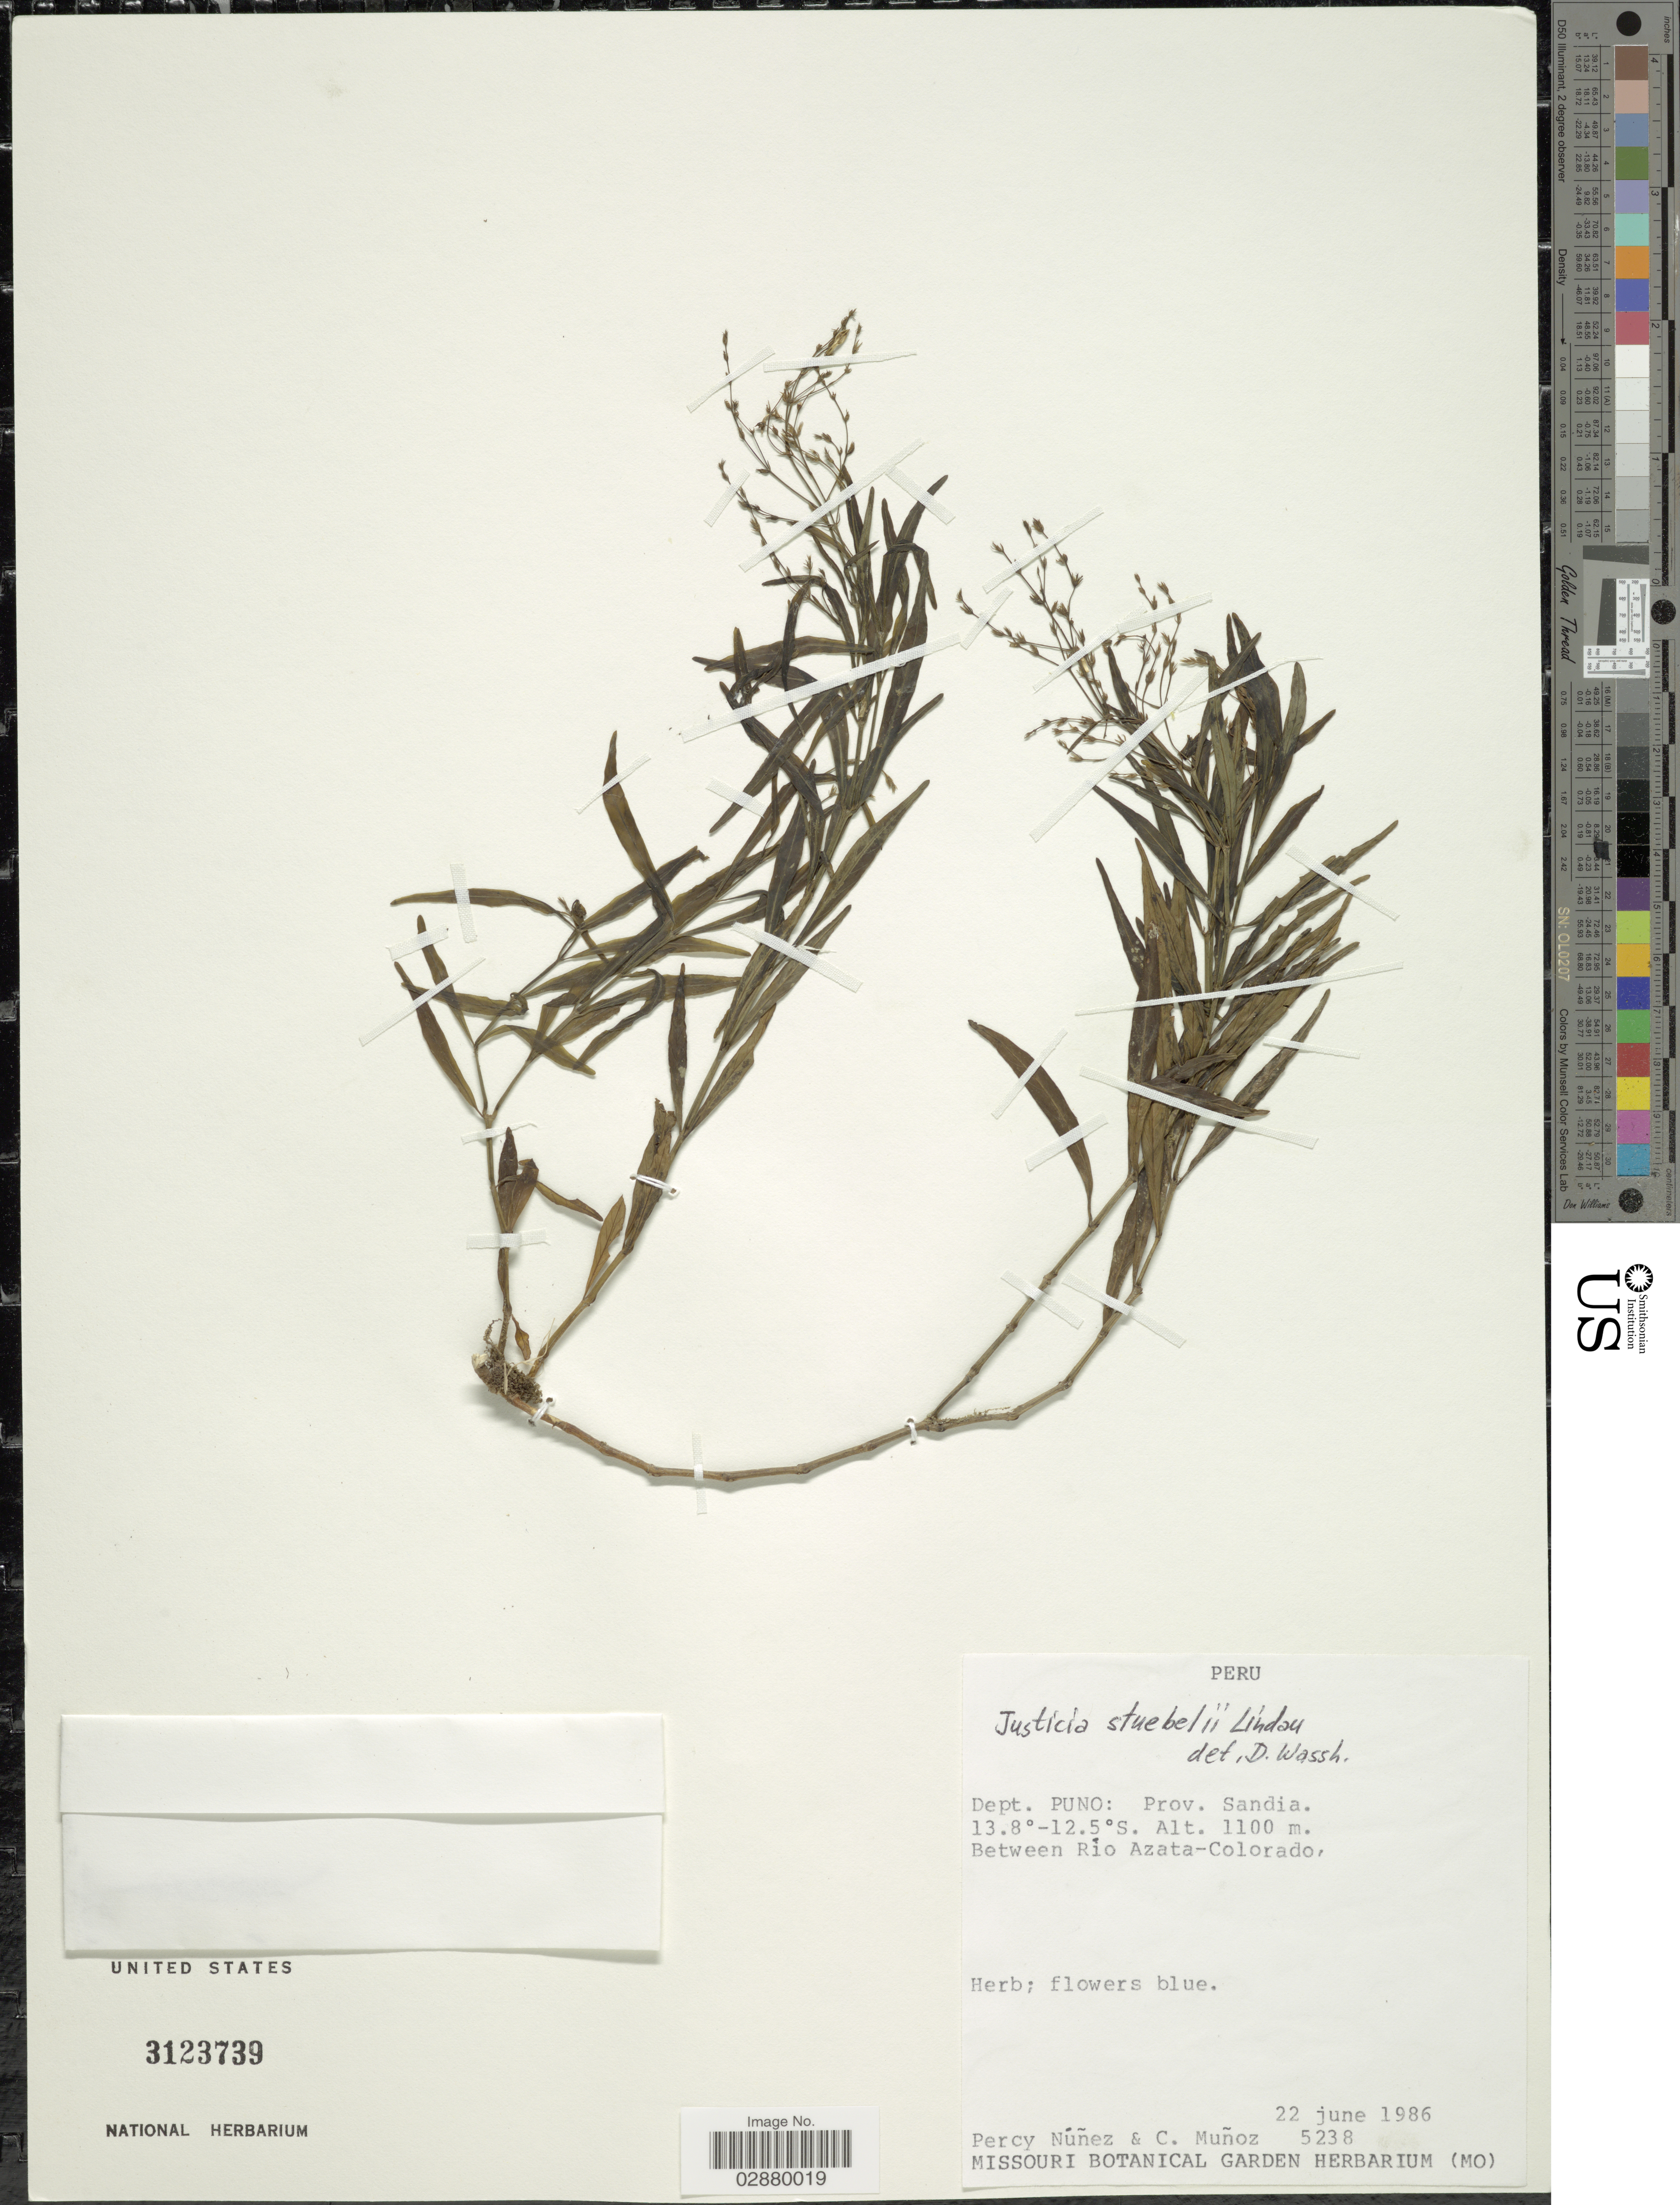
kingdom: Plantae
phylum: Tracheophyta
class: Magnoliopsida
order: Lamiales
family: Acanthaceae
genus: Justicia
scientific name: Justicia pectoralis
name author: Jacq.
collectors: P. Nuñez V. & C. Muñoz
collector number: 5238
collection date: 1986-06-22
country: Peru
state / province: Puno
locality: Dept. Puno: Prov. Sandia. Between Río Azata-Colorado.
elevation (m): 1100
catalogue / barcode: US 3123739